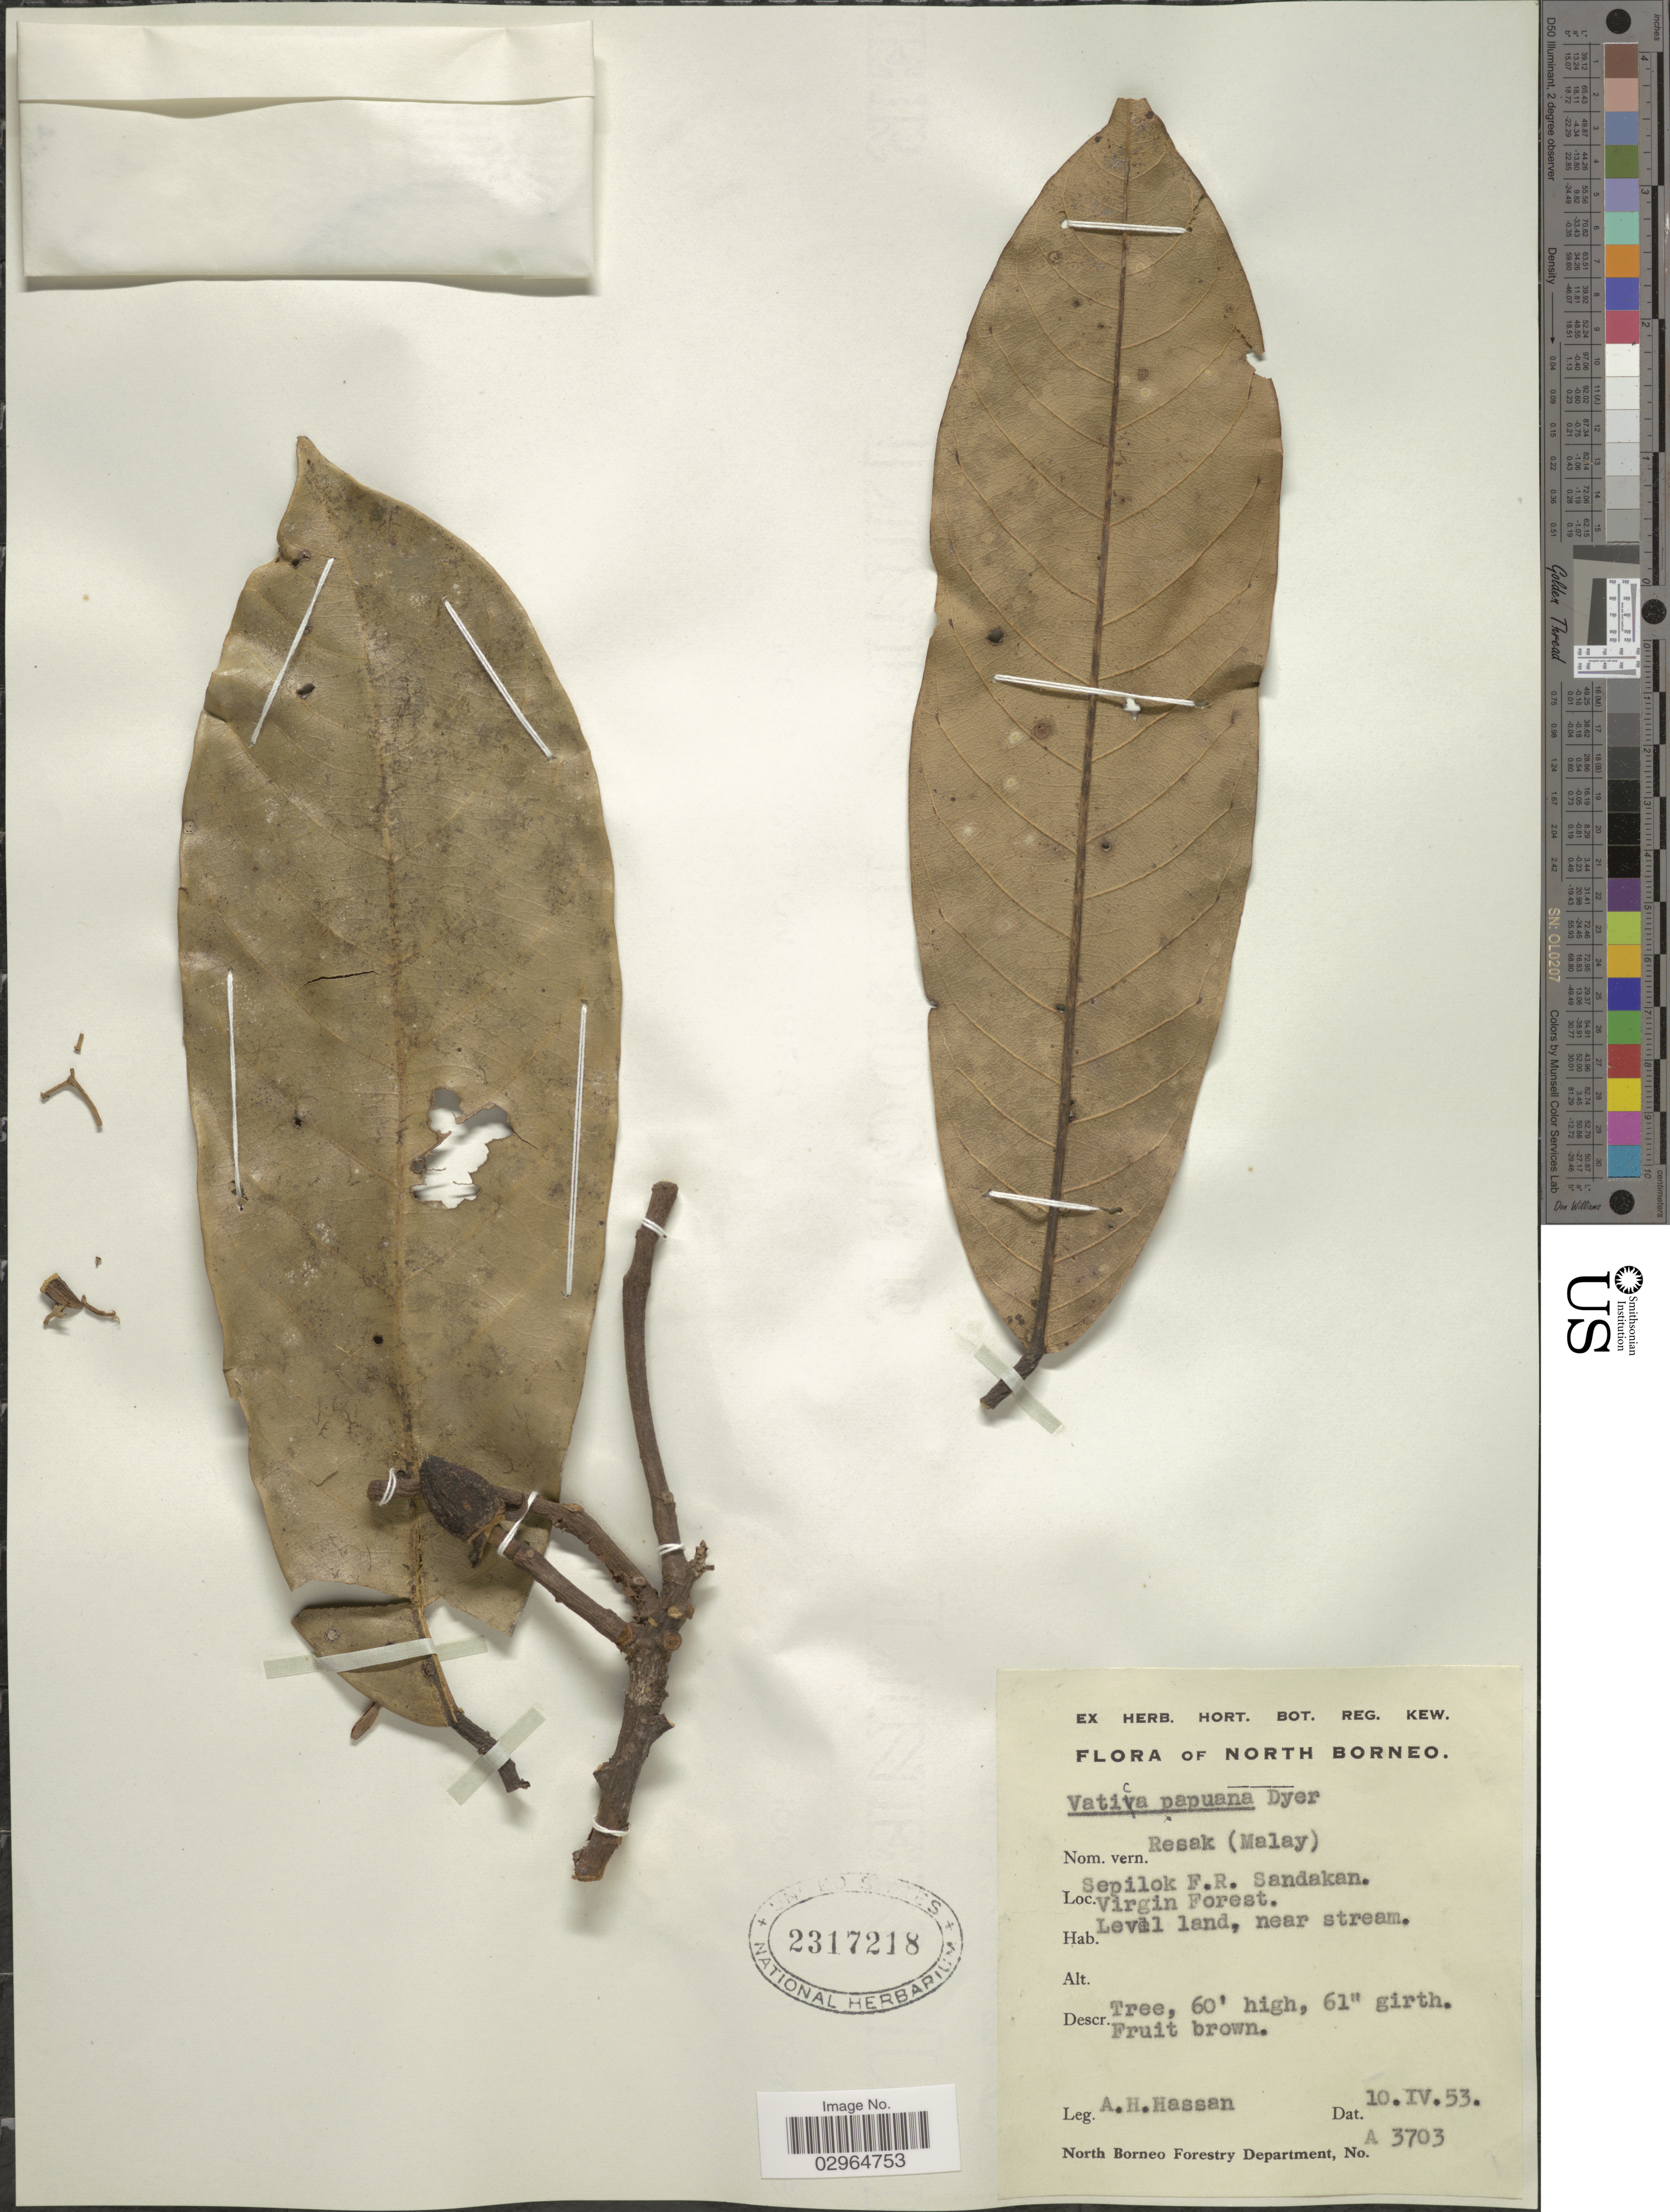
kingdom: Plantae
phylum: Tracheophyta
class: Magnoliopsida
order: Malvales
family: Dipterocarpaceae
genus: Vatica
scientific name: Vatica papuana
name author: Dyer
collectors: A. Hassan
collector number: A3703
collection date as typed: Transcribed d/m/y: 10/4/53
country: Malaysia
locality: North Borneo. Sepilok F.R. Sandakan. Virgin Forest.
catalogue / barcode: US 2317218